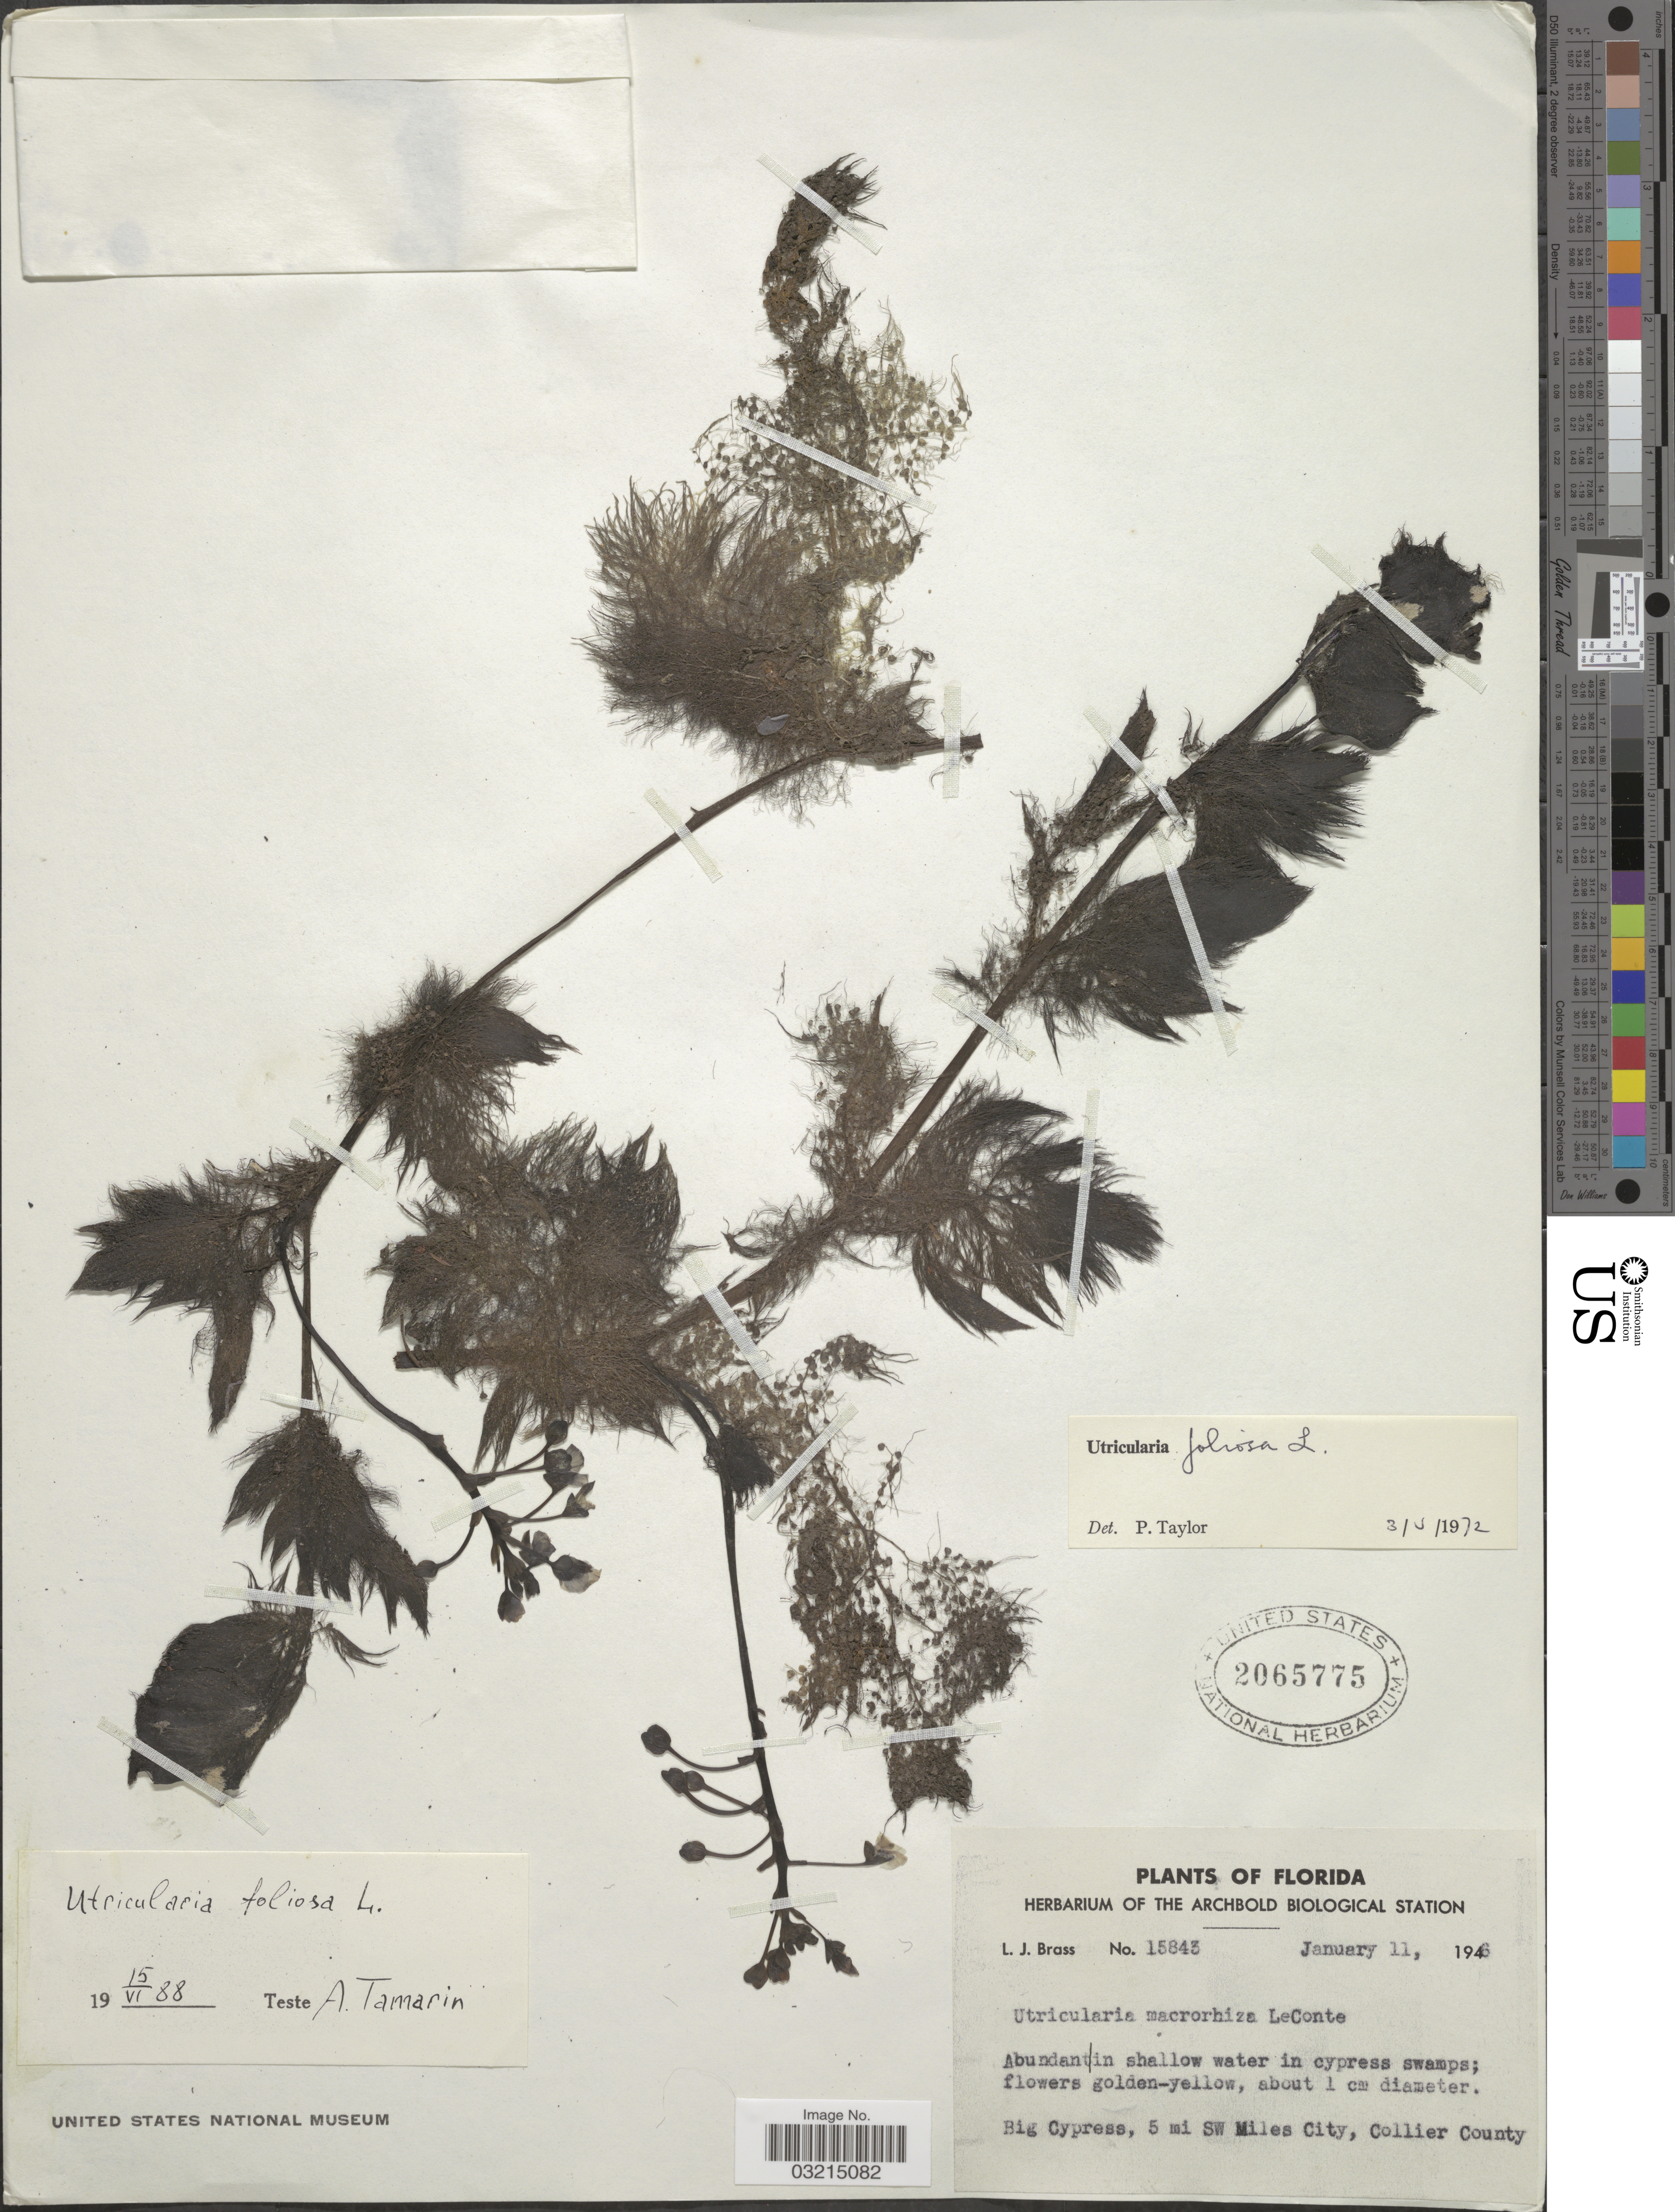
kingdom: Plantae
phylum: Tracheophyta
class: Magnoliopsida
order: Lamiales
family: Lentibulariaceae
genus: Utricularia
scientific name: Utricularia foliosa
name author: L.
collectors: L. J. Brass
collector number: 15843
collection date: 1946-01-11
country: United States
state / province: Florida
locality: In shallow water in cypress swamps. Big Cypress, 5 mi SW Miles City, Collier County.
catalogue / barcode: US 2065775